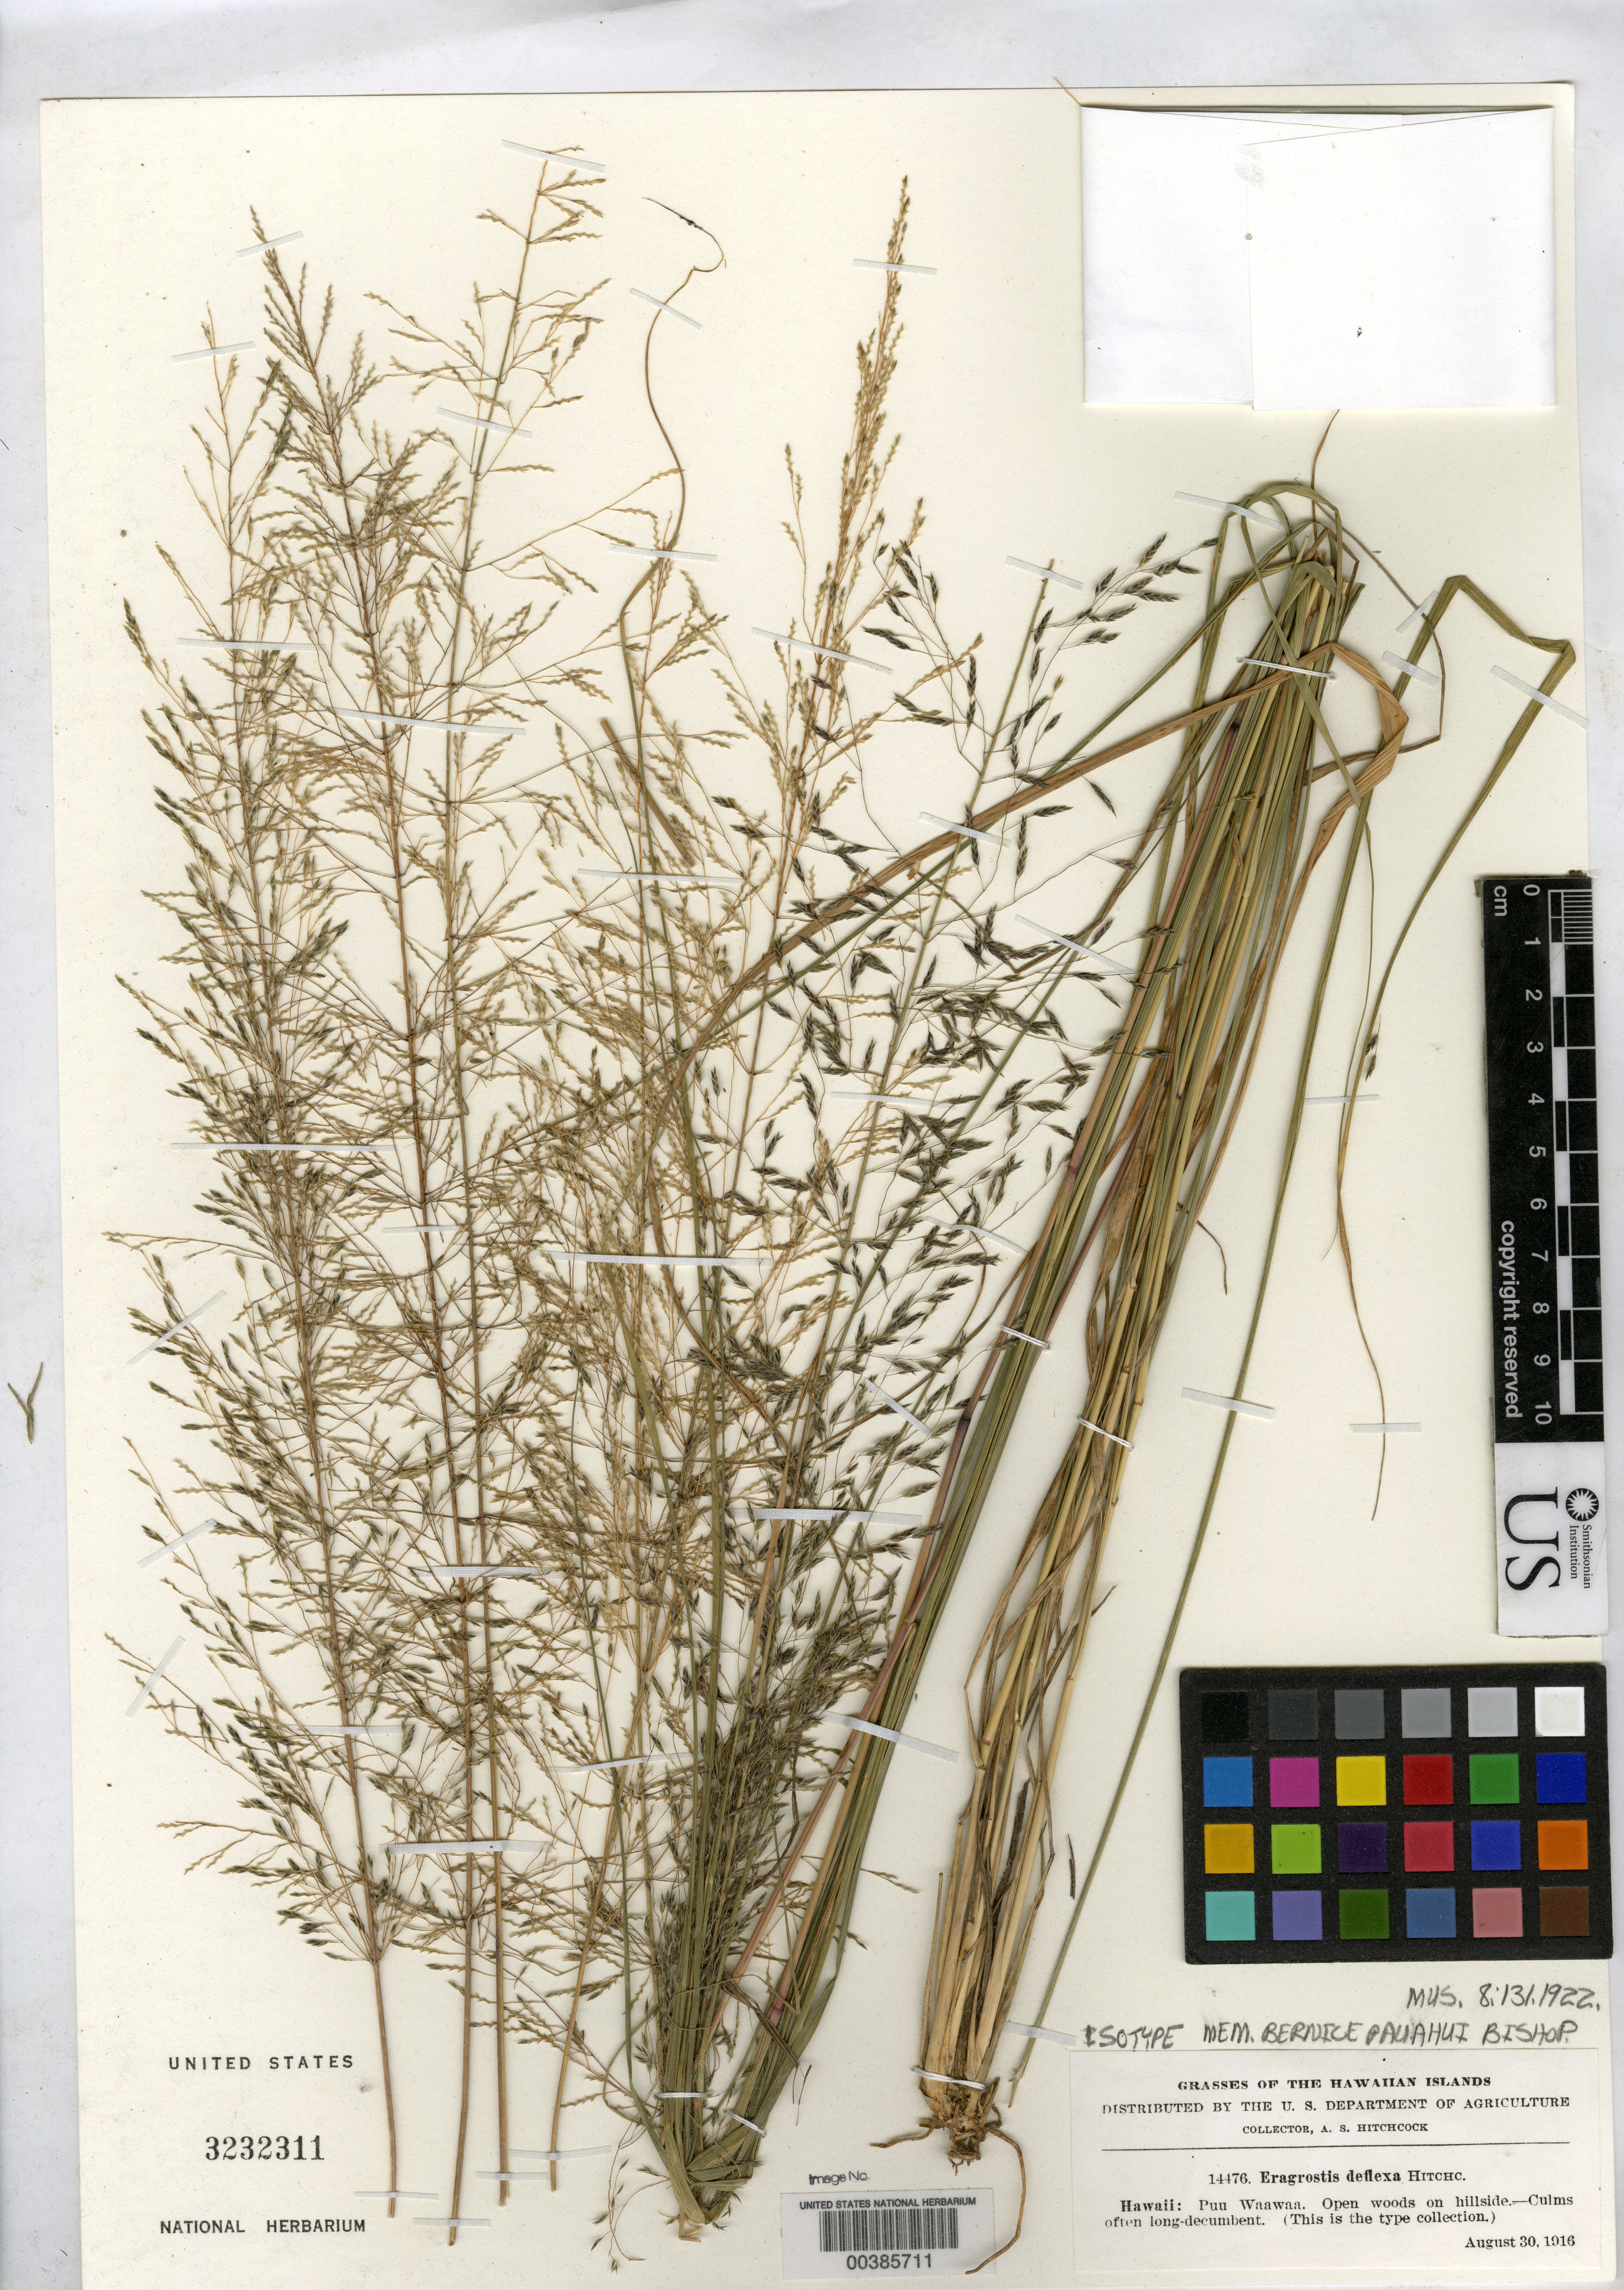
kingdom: Plantae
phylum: Tracheophyta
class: Liliopsida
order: Poales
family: Poaceae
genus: Eragrostis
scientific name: Eragrostis deflexa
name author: Hitchc.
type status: Isotype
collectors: A. S. Hitchcock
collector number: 14476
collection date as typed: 30 Aug 1916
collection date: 1916-08-30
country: United States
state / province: Hawaii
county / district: Hawaii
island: Hawaii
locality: Puu Waawaa, open woods on hillside.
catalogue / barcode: US 3232311